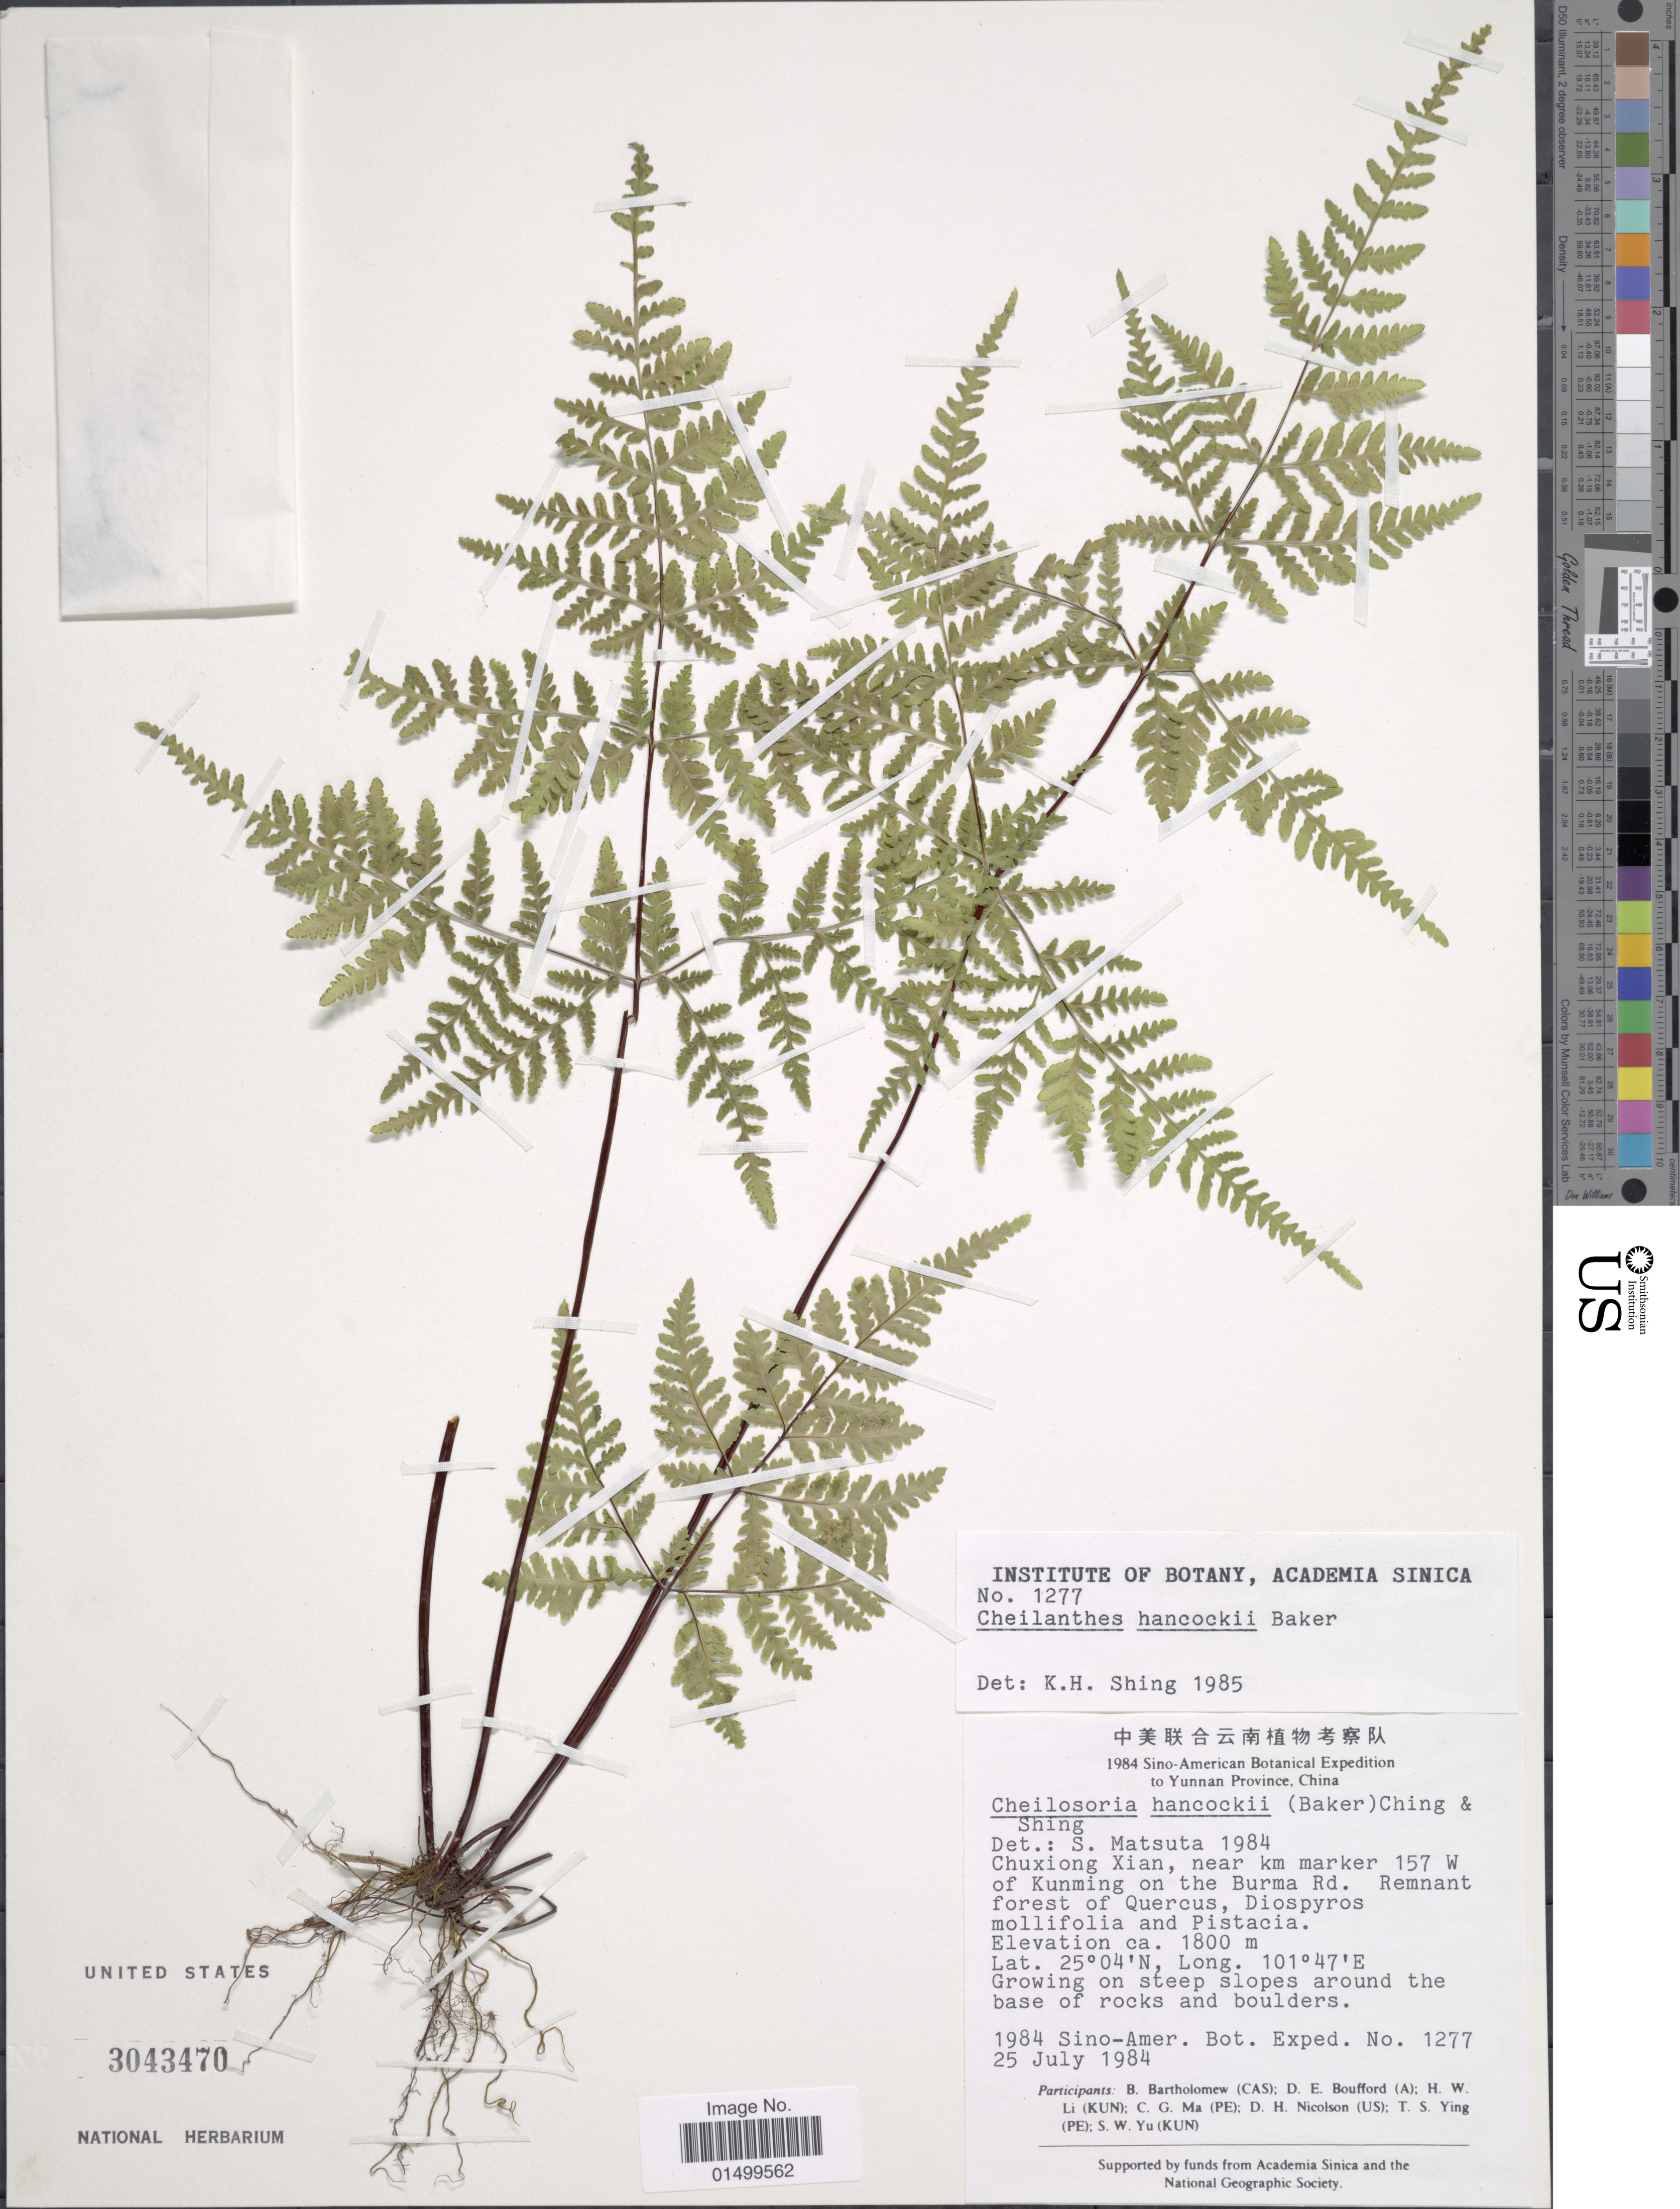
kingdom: Plantae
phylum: Tracheophyta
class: Polypodiopsida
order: Polypodiales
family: Pteridaceae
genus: Cheilanthes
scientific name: Cheilanthes hancockii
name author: Baker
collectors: Sino-Amer. Bot. Exped. 1984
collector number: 1277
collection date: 1984-07-25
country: China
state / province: Yunnan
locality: Chuxiong Xian, near km marker 157 W of Kunming on the Burma Rd.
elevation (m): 1800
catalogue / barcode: US 3043470